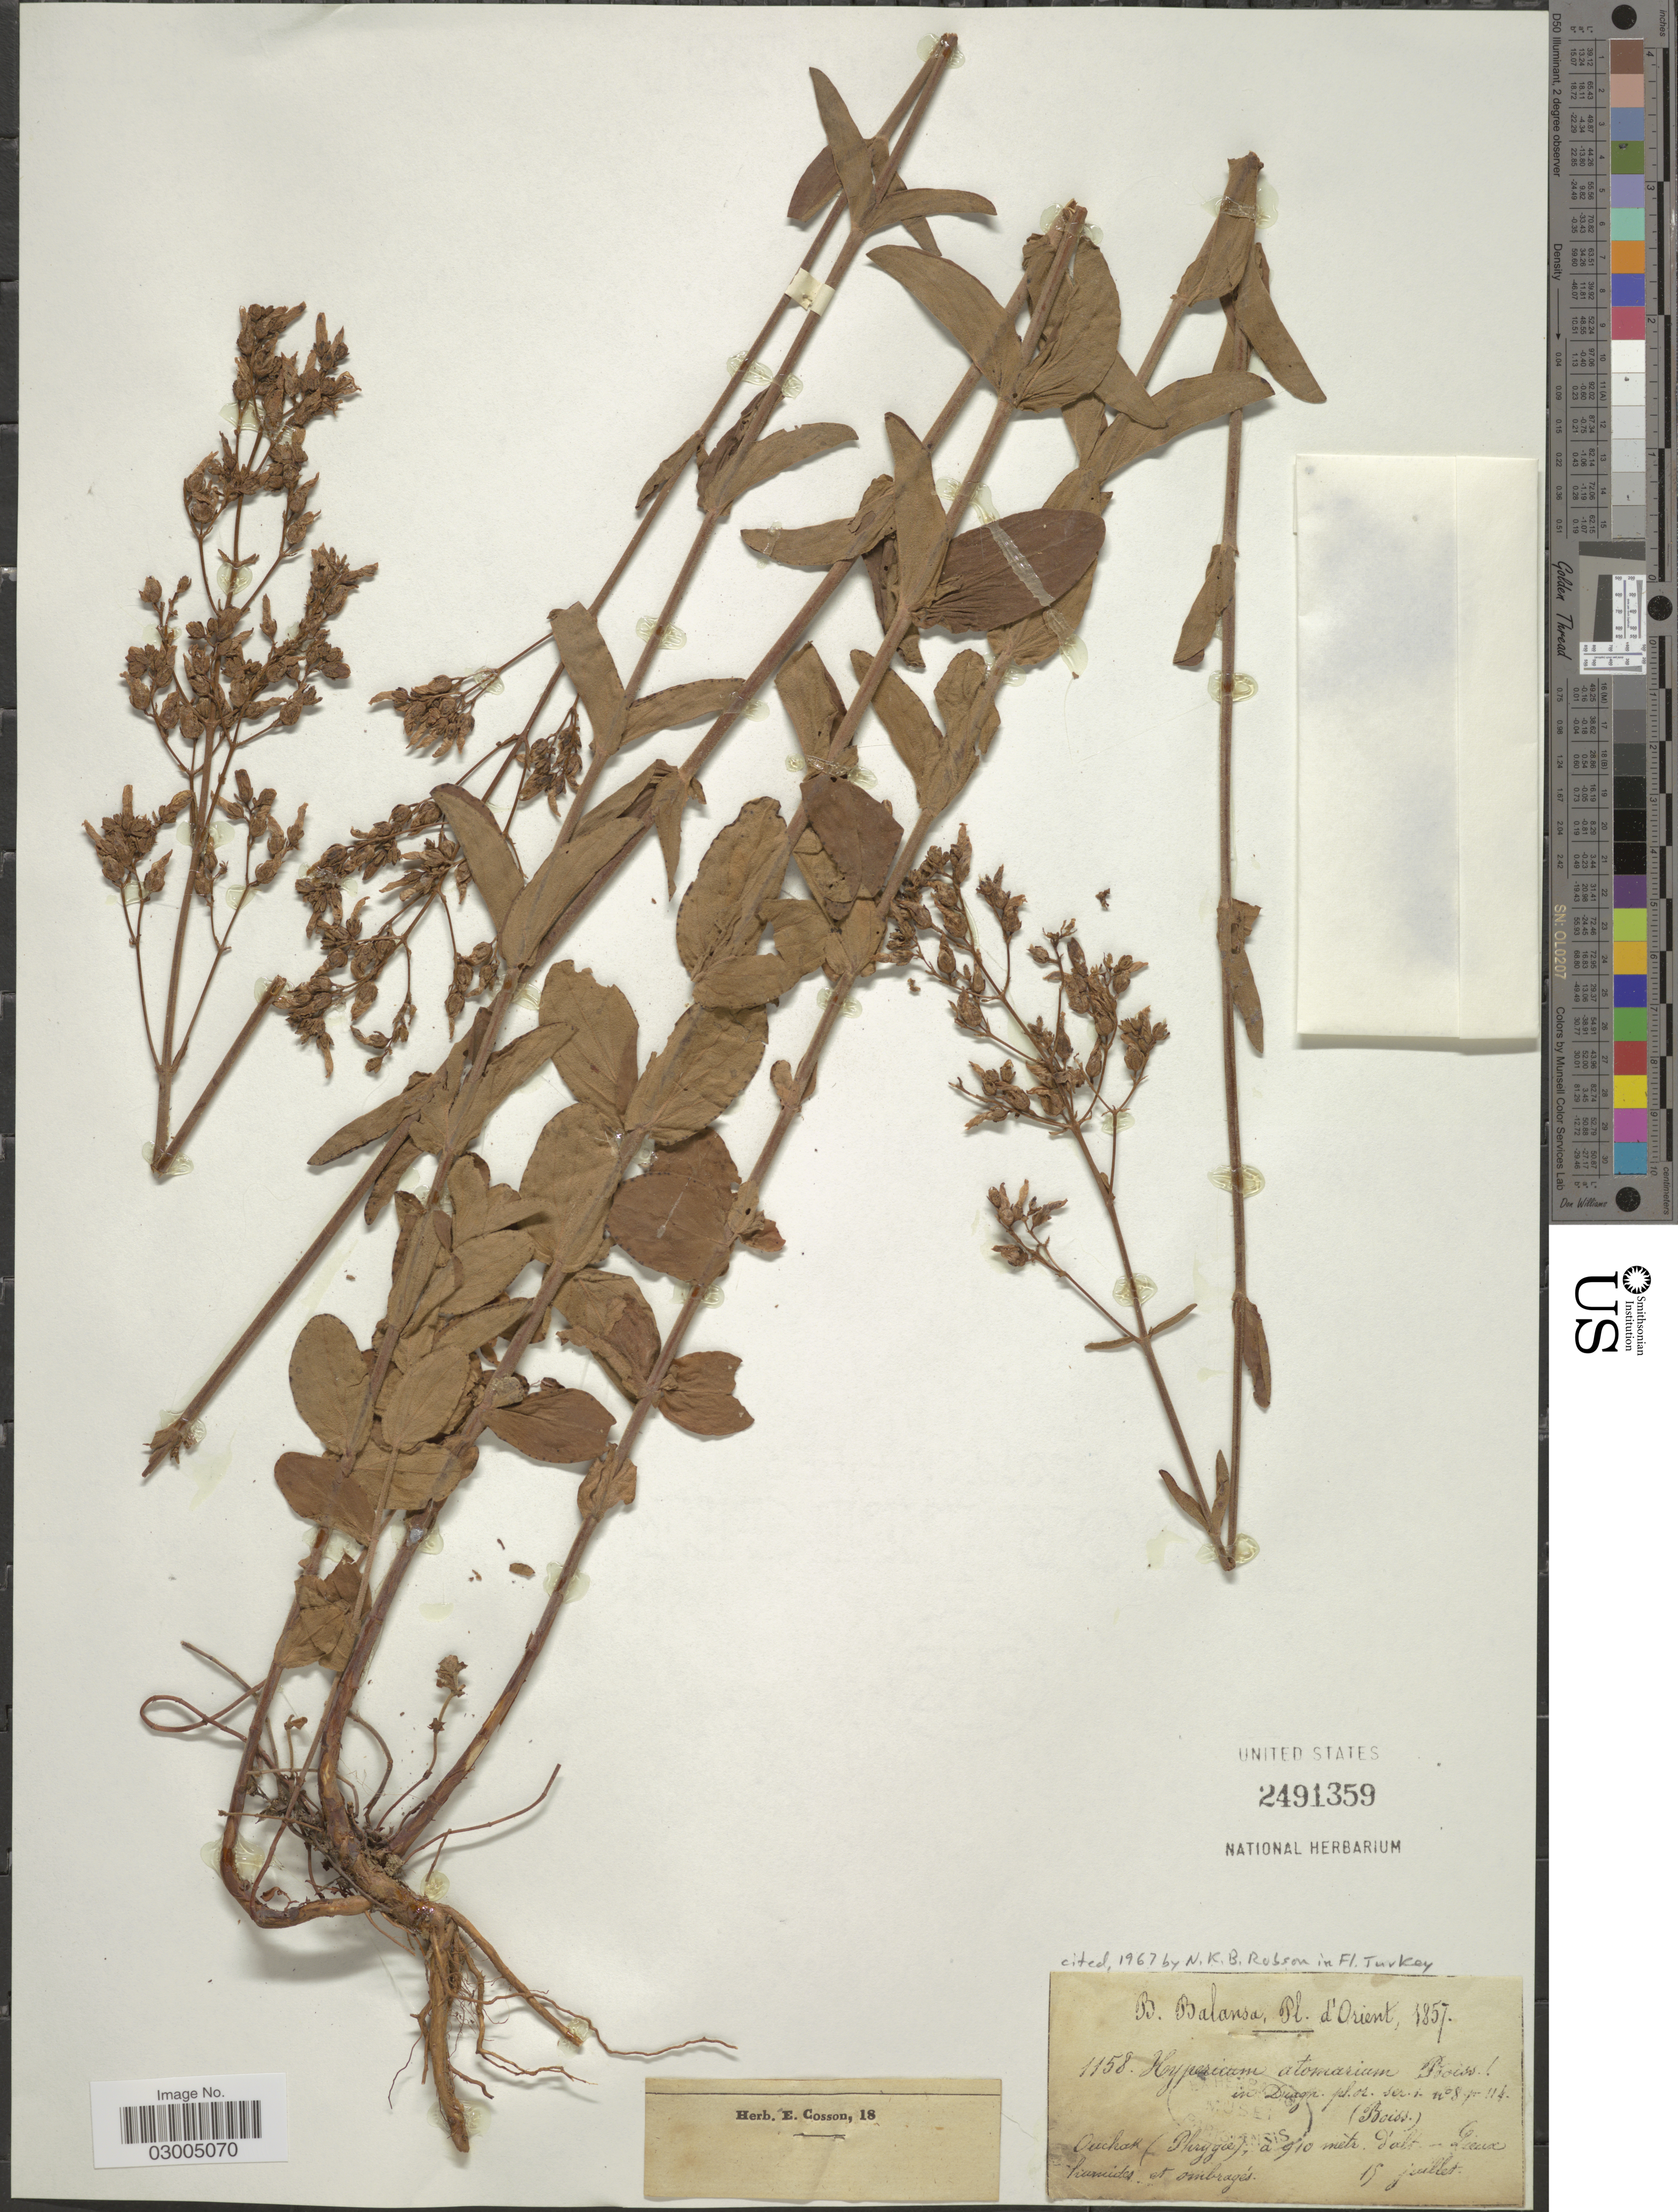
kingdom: Plantae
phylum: Tracheophyta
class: Magnoliopsida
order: Malpighiales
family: Hypericaceae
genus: Hypericum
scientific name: Hypericum atomarium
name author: Boiss.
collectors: B. Balansa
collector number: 1158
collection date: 1857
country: Turkey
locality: D'Orient. Ouchak (Phrygie). d'alt-Lieux humides et ombragés.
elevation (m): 910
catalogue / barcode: US 2491359